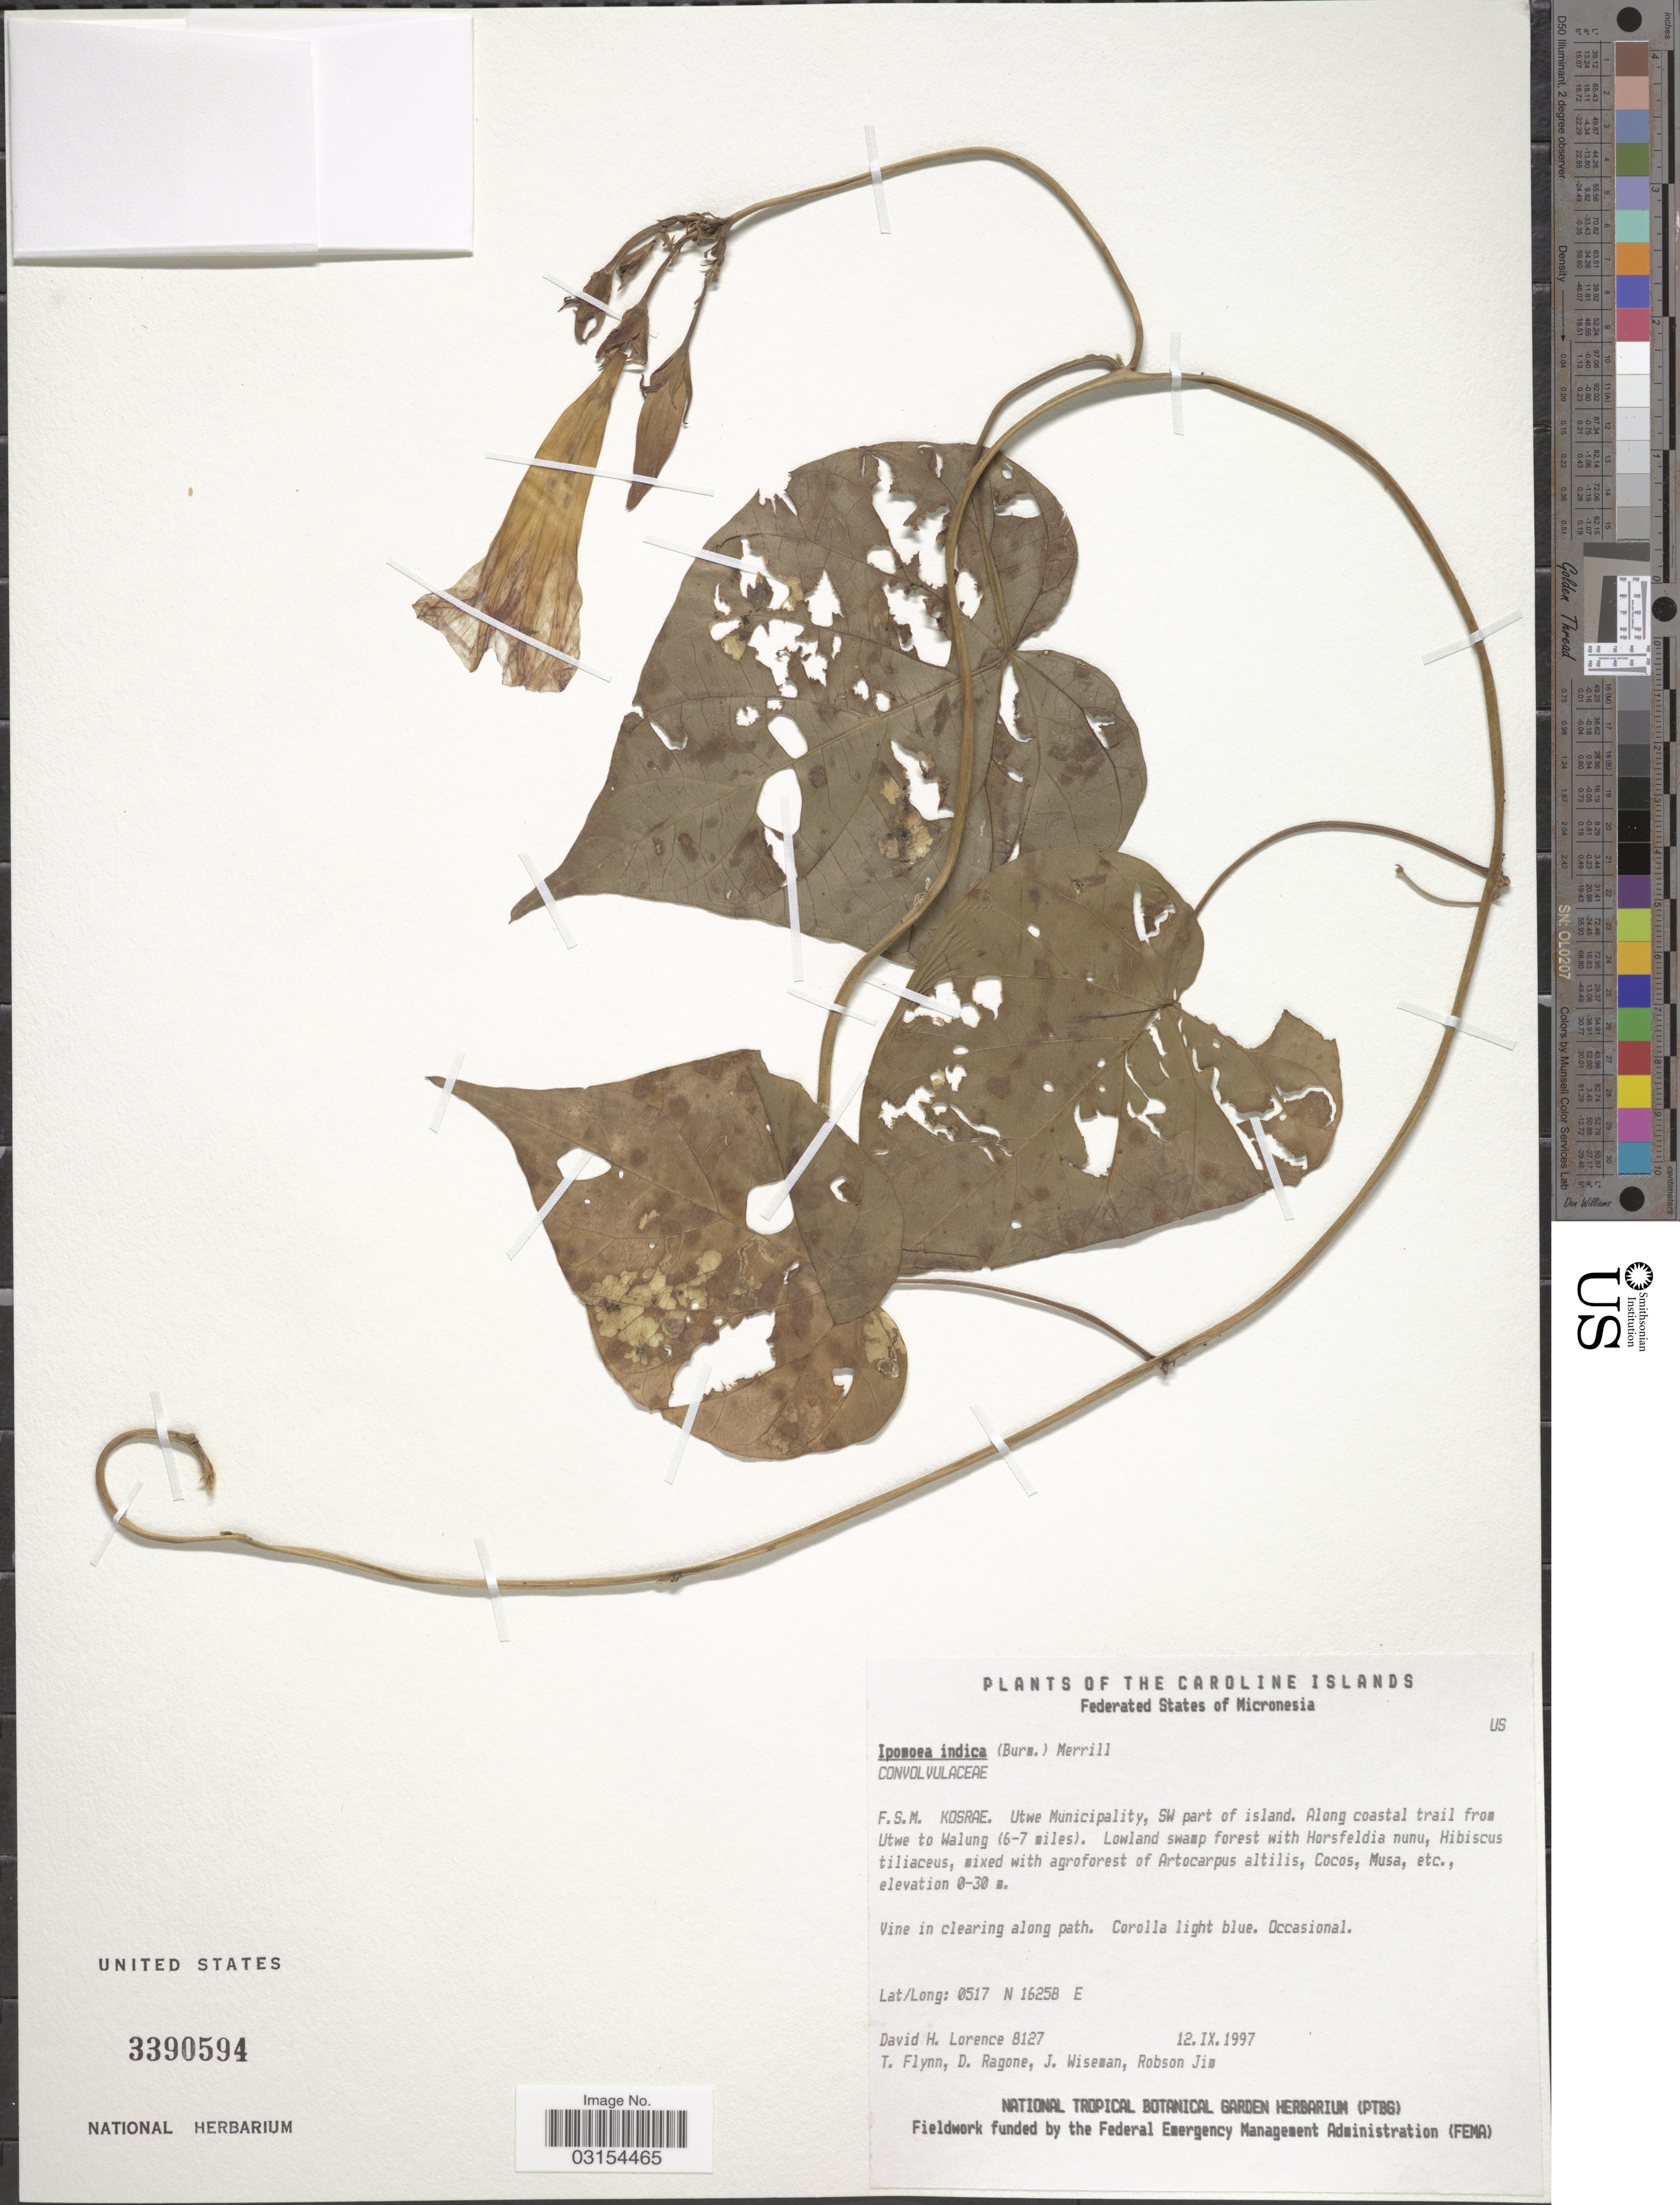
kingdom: Plantae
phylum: Tracheophyta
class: Magnoliopsida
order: Solanales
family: Convolvulaceae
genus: Ipomoea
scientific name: Ipomoea indica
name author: (Burm.) Merr.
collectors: D. Lorence, T. Flynn, D. Ragone, J. Wiseman & R. Jim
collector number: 8127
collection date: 1997-09-12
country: Micronesia, Federated States of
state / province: Kosrae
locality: Caroline Islands. Kosrae. Utwe Municipality, SW part of island. Along coastal trail from Utwe to Walung (6-7 miles).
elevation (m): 0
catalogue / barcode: US 3390594